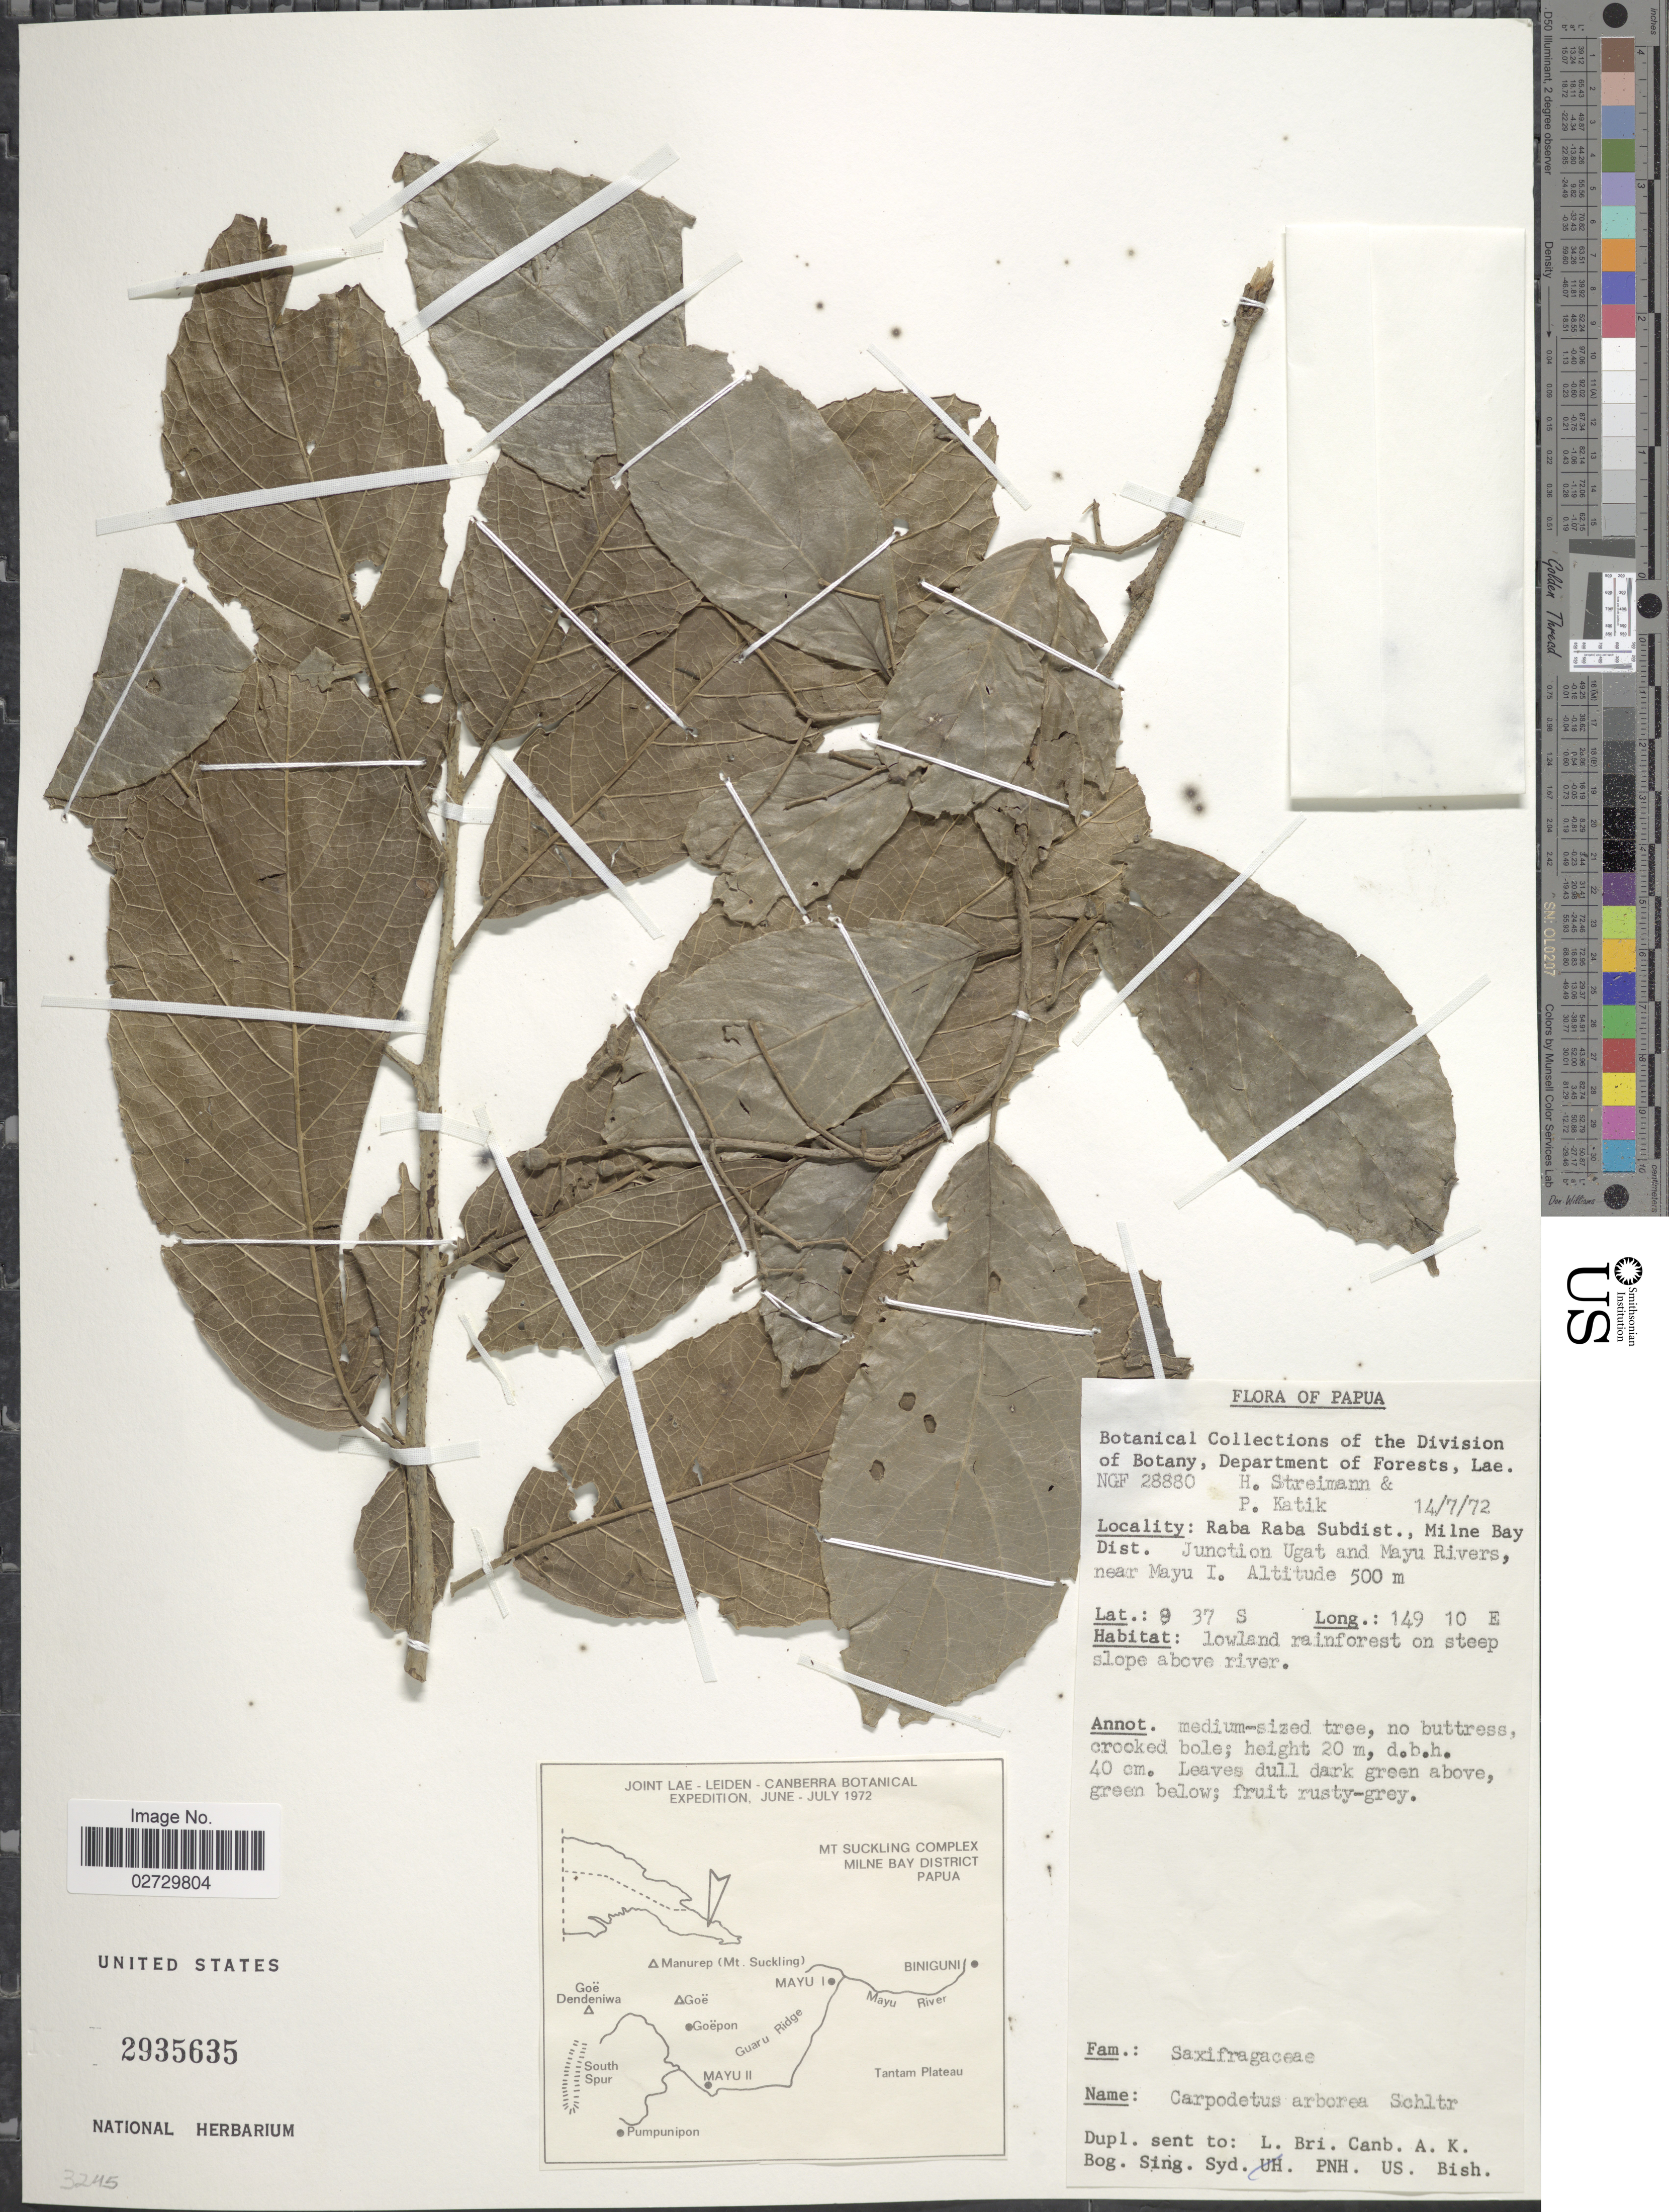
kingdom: Plantae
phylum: Tracheophyta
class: Magnoliopsida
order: Asterales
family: Rousseaceae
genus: Carpodetus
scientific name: Carpodetus arboreus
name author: Schltr.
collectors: H. Streimann & P. Katik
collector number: NGF 28880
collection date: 1972-07-14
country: Papua New Guinea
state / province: Milne Bay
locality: Raba Raba Subdist., Milne Bay Dist., Junction Ugat and Mayu Rivers, near Mayu I.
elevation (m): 500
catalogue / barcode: US 2935635